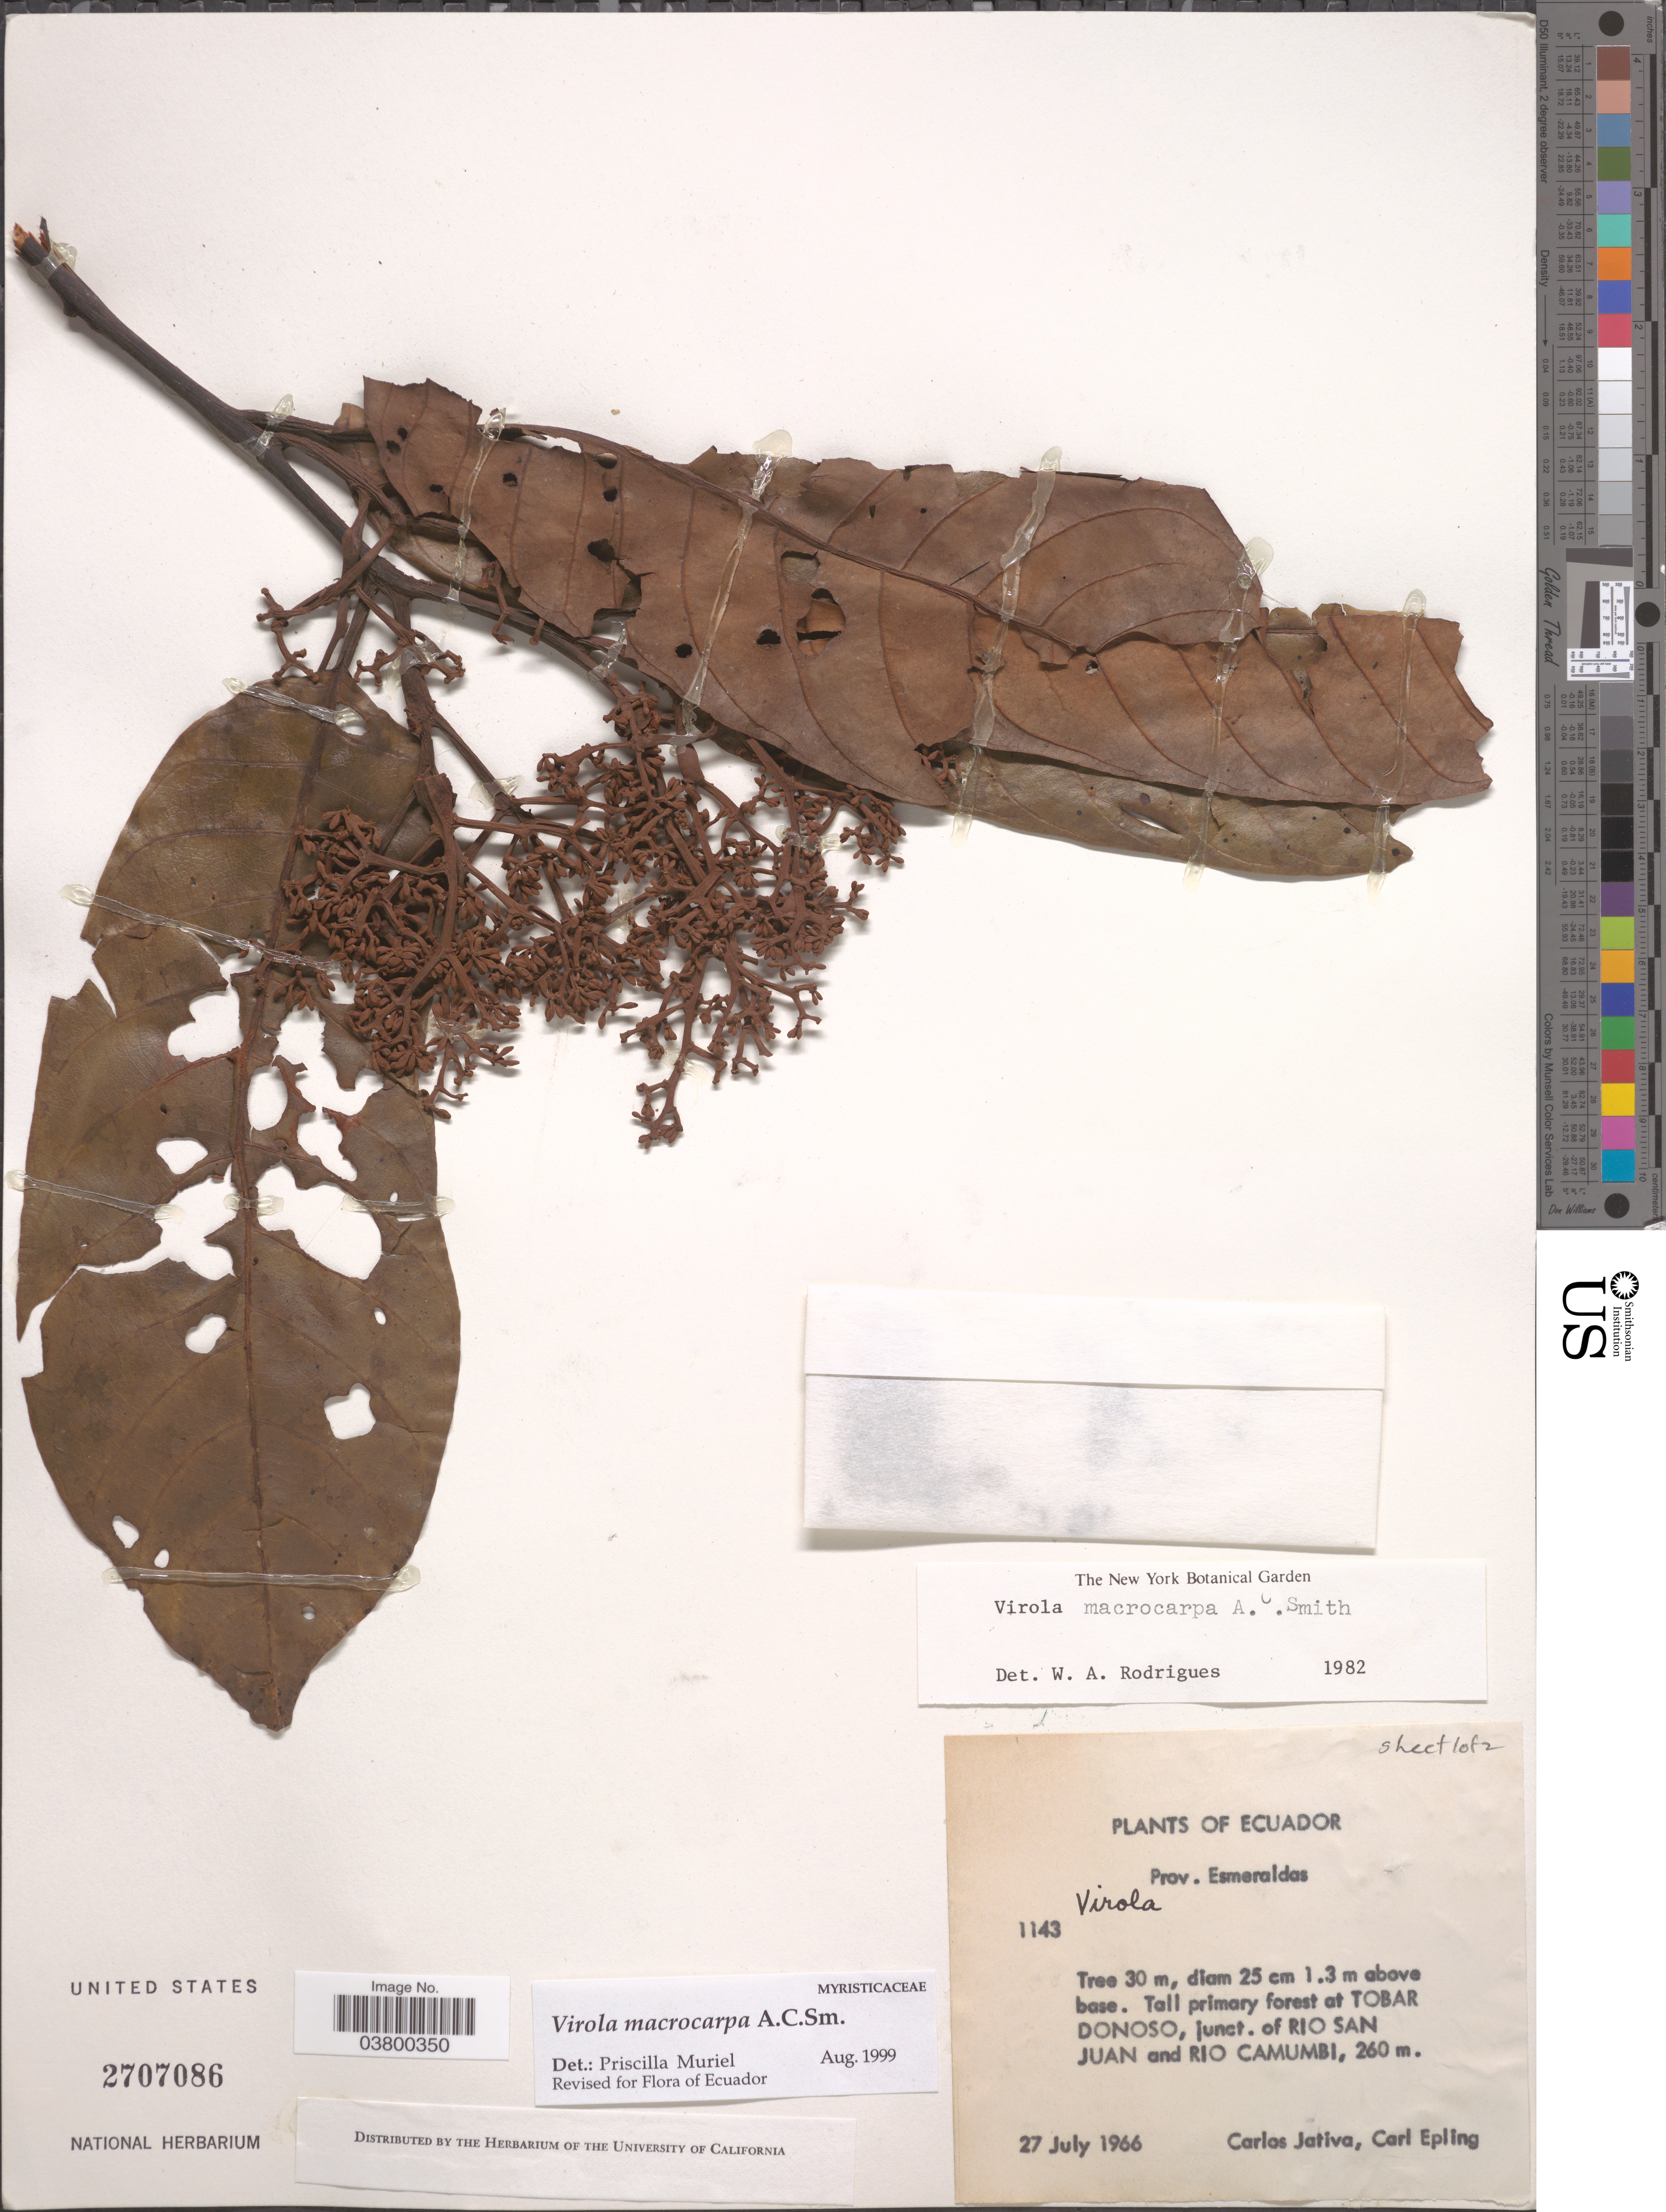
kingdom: Plantae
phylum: Tracheophyta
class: Magnoliopsida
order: Magnoliales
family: Myristicaceae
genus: Virola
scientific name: Virola macrocarpa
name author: A.C. Sm.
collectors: C. D. Játiva & C. C. Epling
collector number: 1143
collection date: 1966-07-27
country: Ecuador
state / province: Esmeraldas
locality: Tall primary at Tobar Donoso, junct. of Rio San Juan and Rio Camumbi.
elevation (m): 260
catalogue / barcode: US 2707086